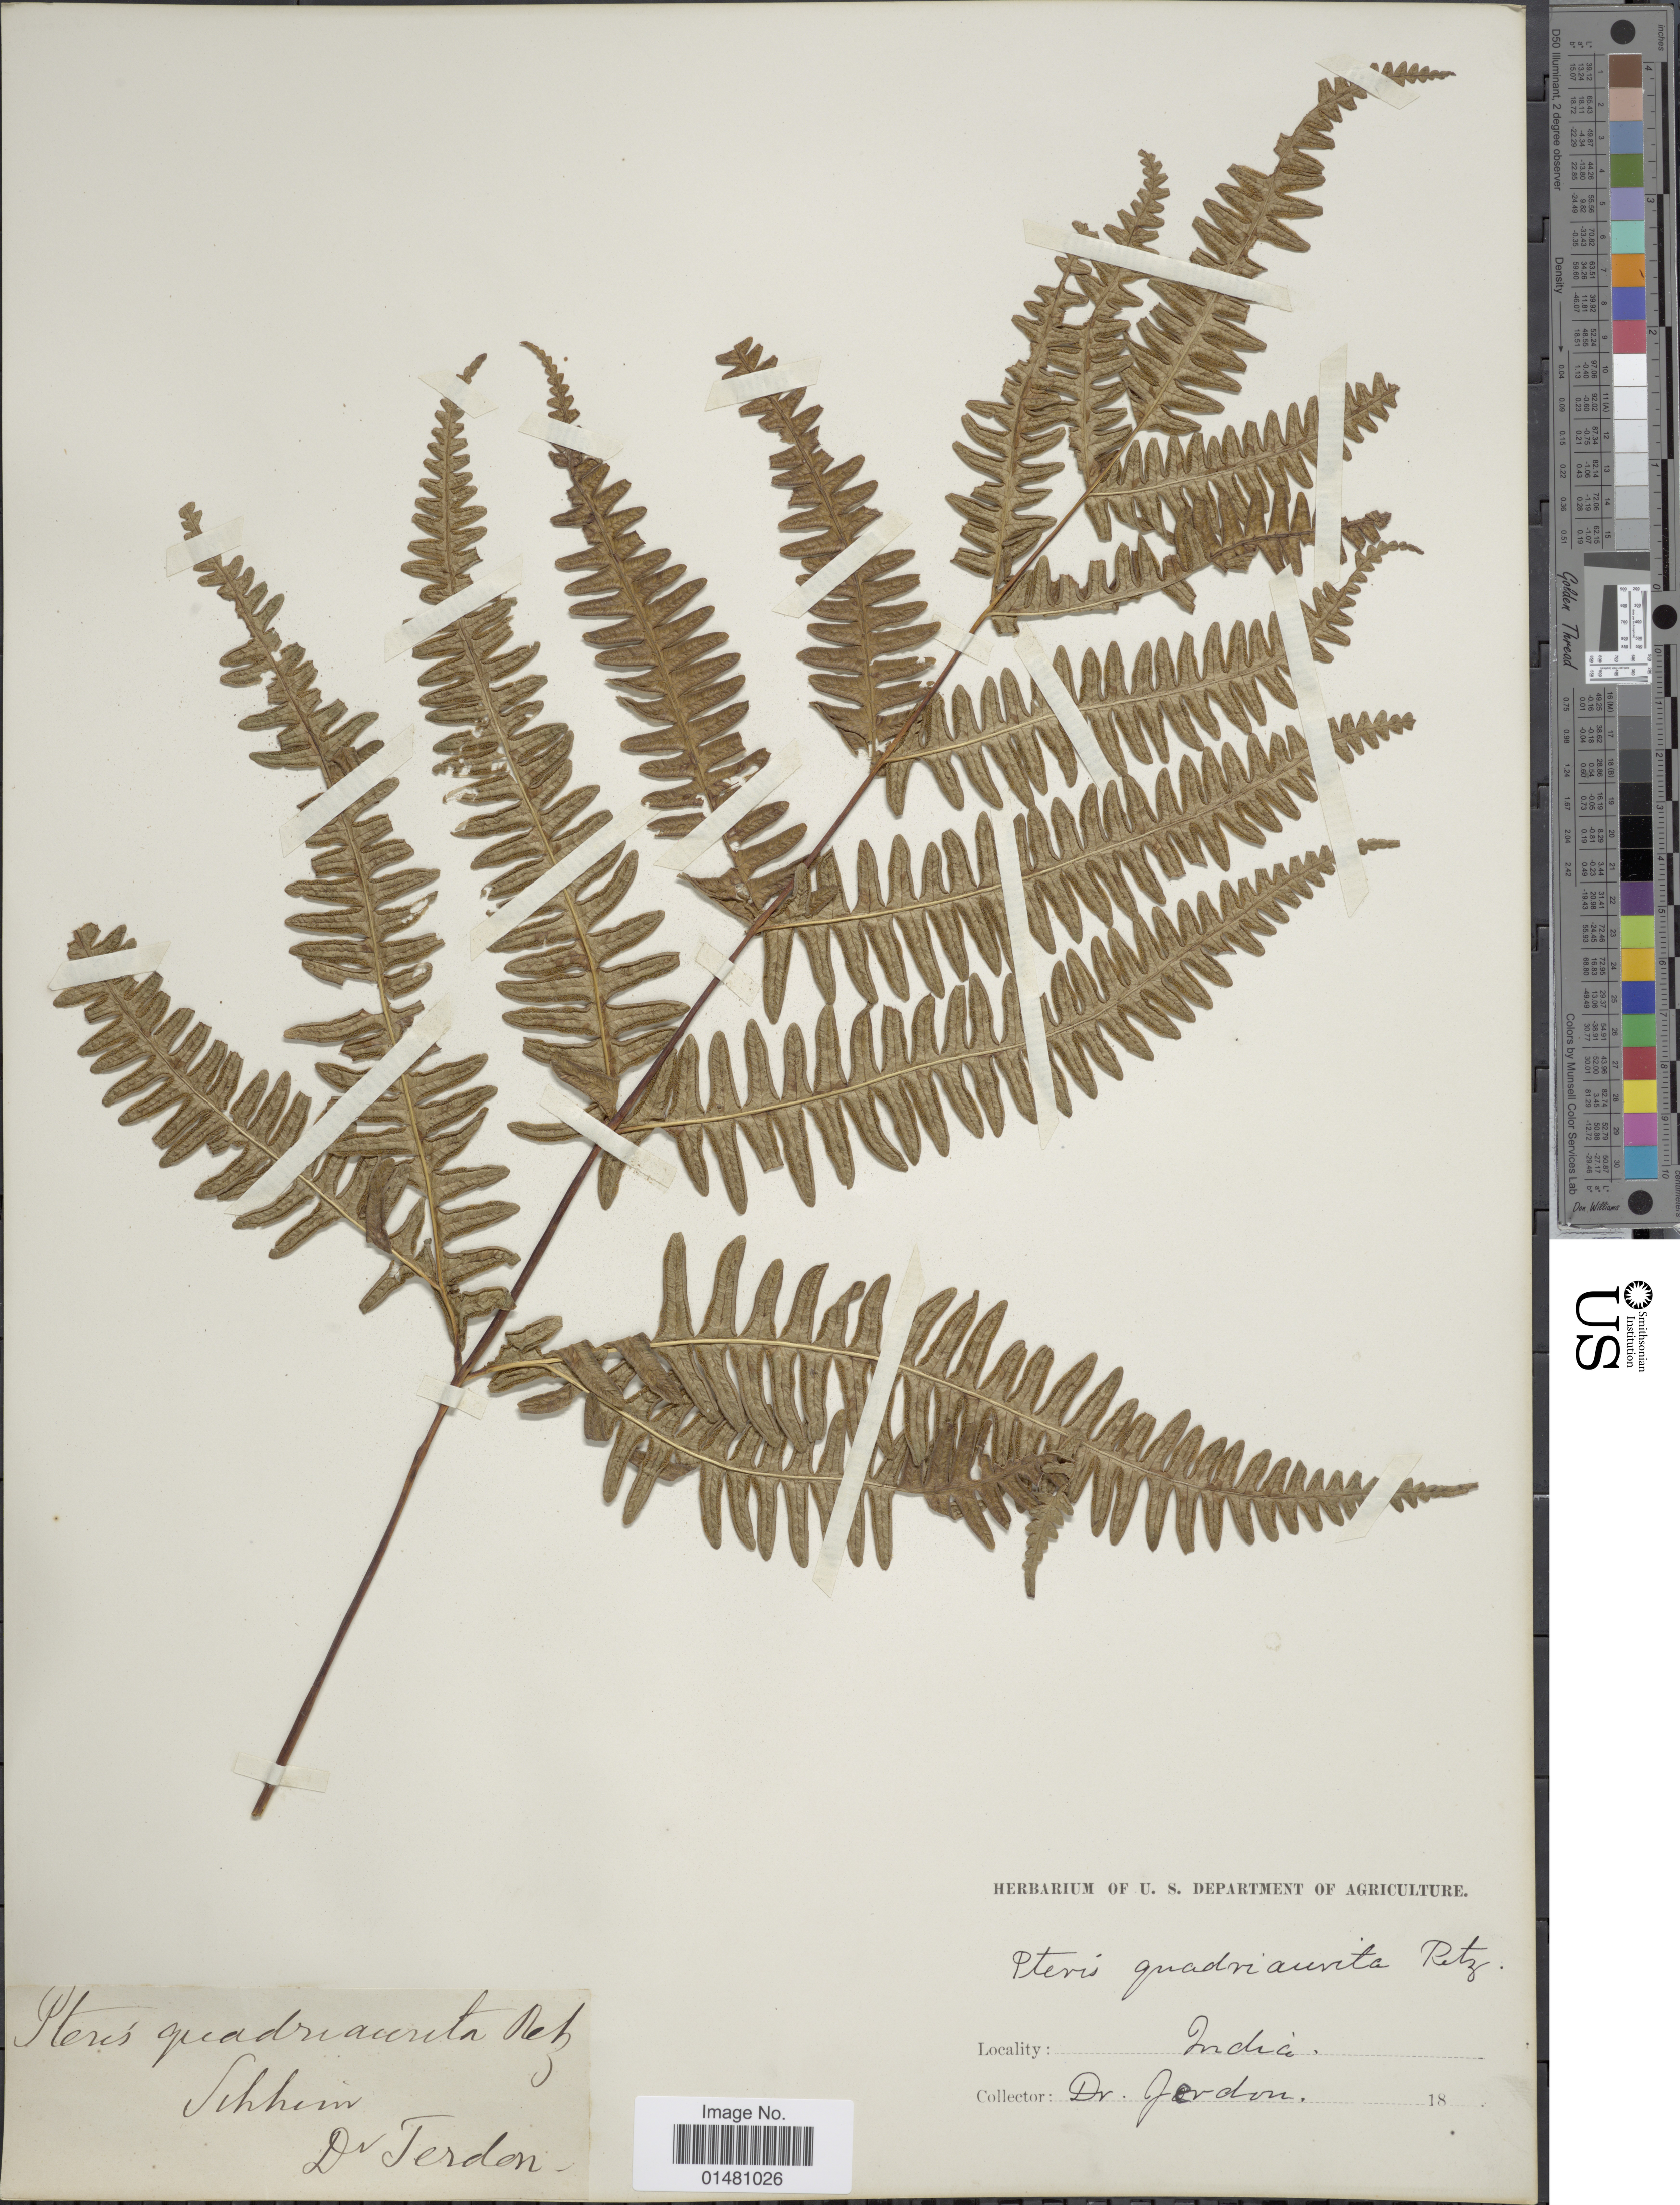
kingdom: Plantae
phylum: Tracheophyta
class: Polypodiopsida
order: Polypodiales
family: Pteridaceae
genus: Pteris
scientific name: Pteris quadriaurita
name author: Retz.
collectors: -. Jordan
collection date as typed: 18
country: India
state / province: Sikkim